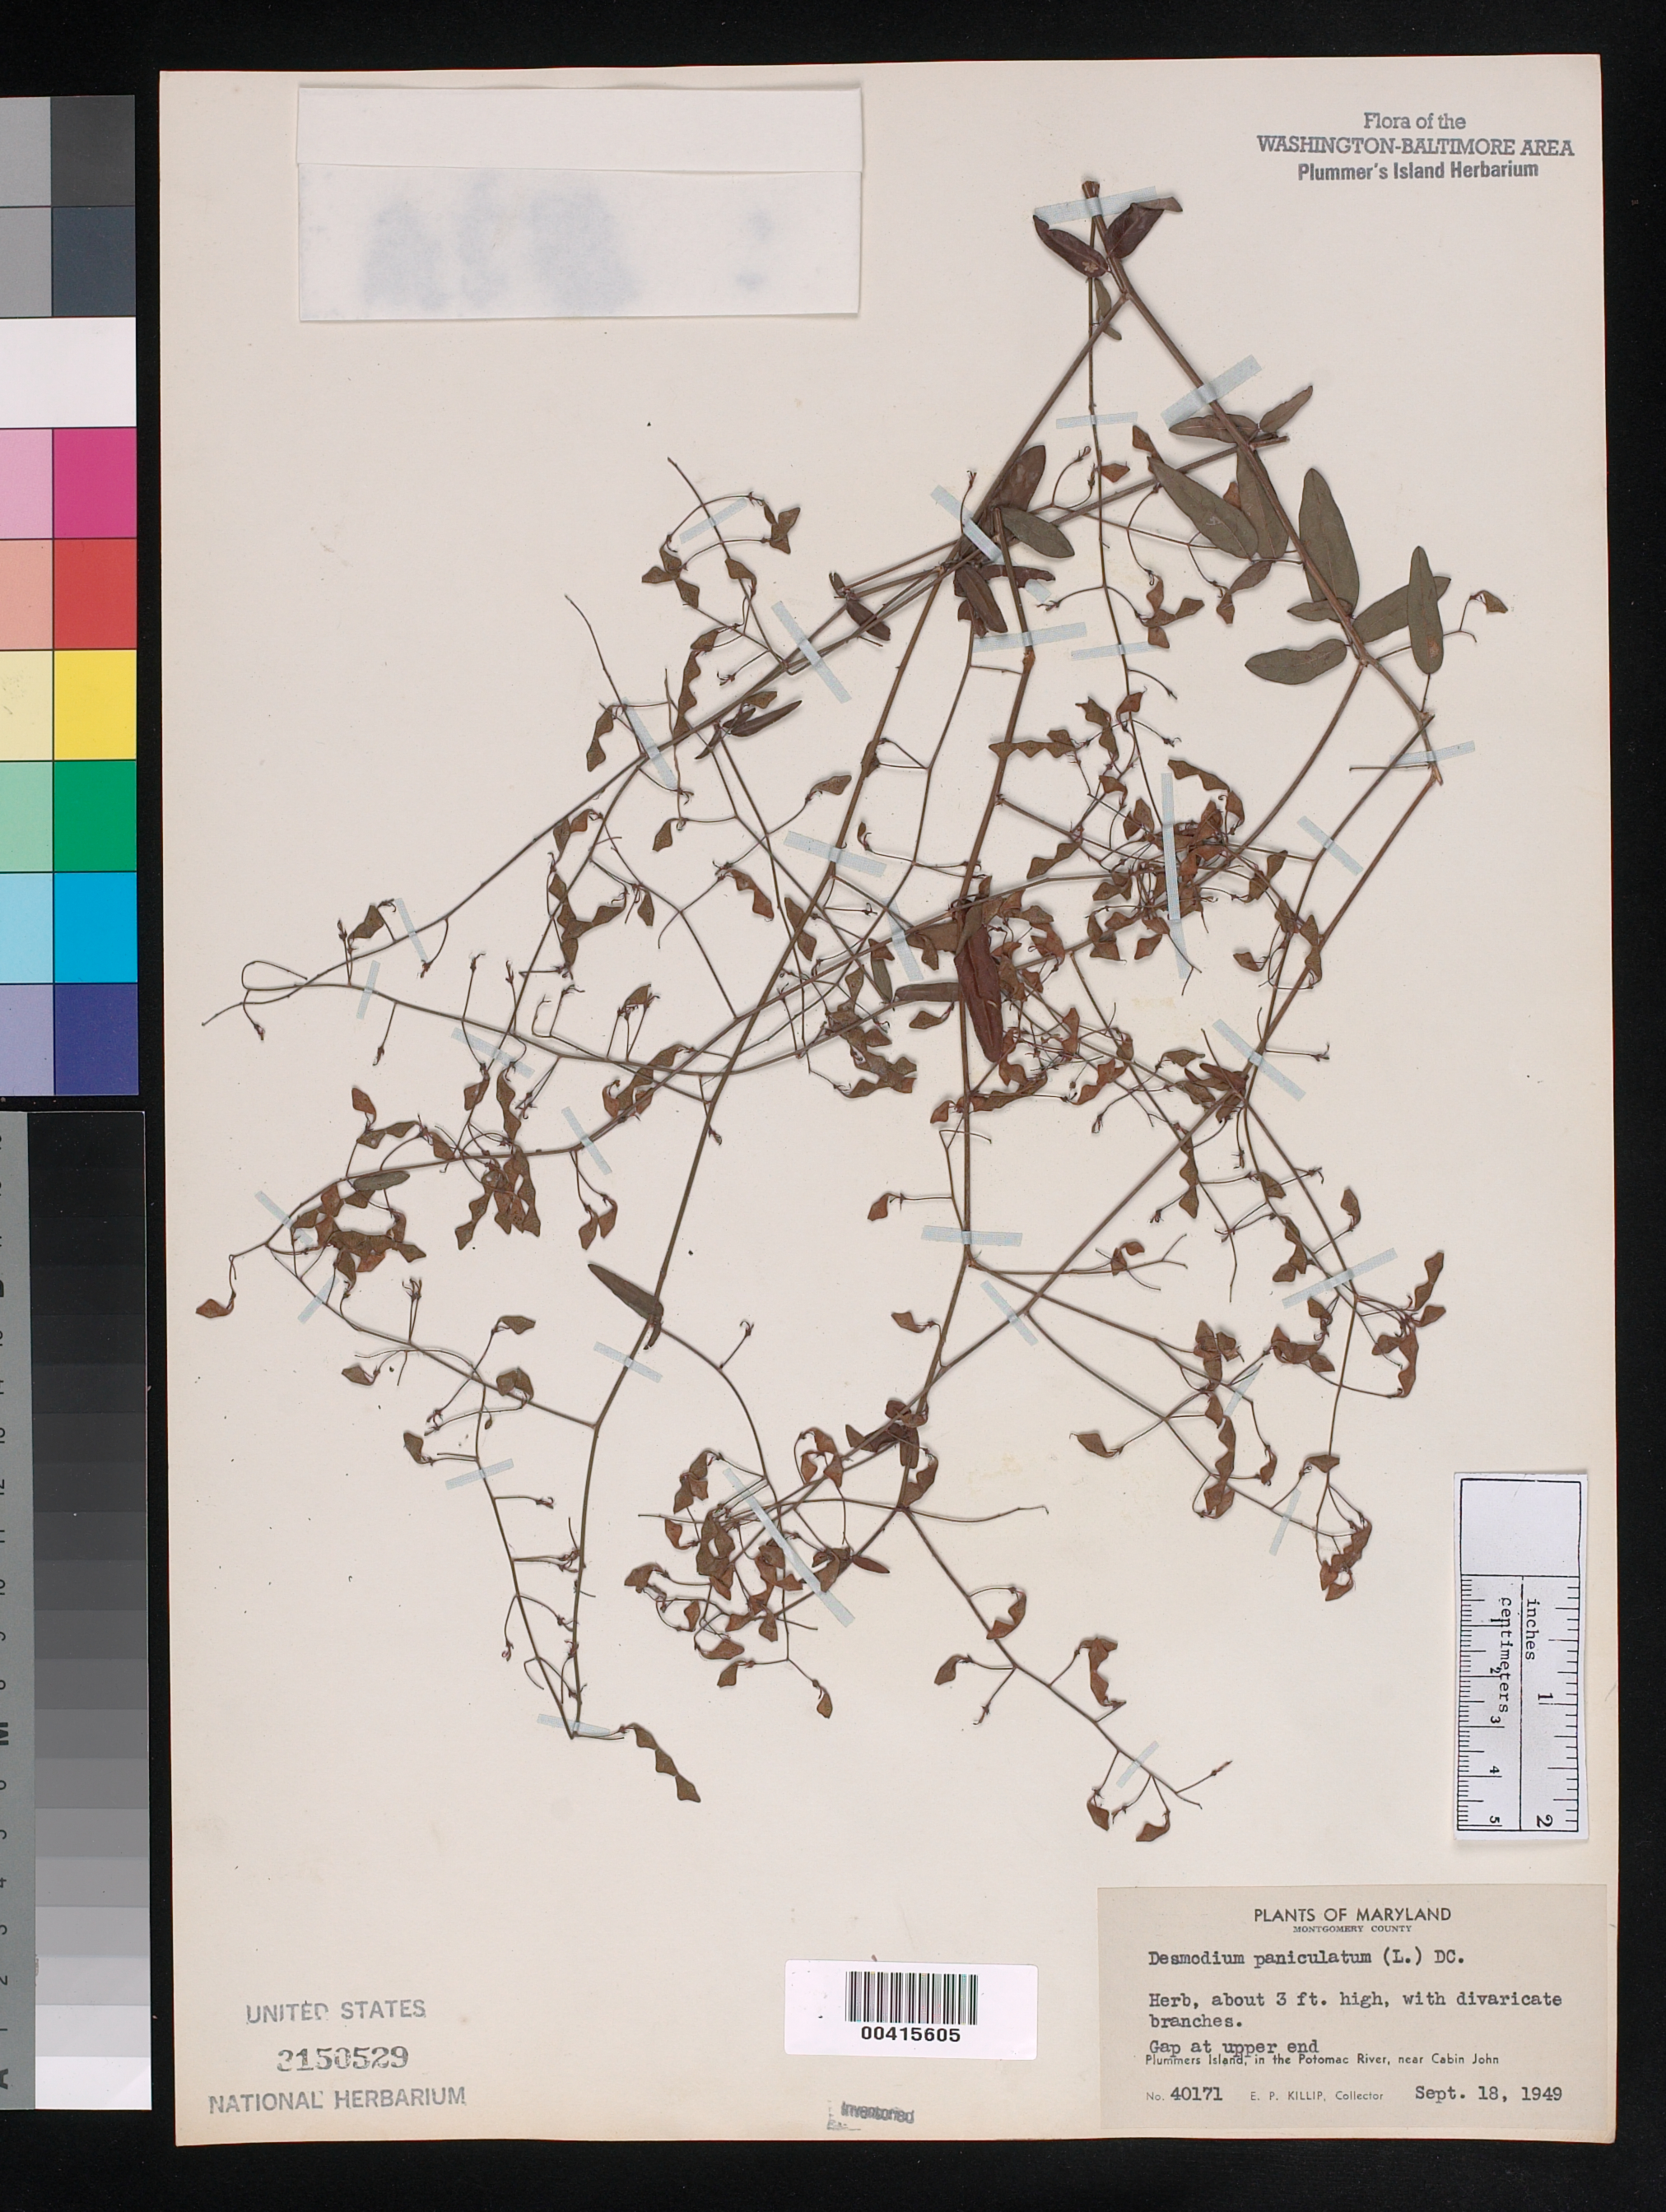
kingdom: Plantae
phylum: Tracheophyta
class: Magnoliopsida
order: Fabales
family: Fabaceae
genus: Desmodium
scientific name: Desmodium paniculatum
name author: (L.) DC.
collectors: E. P. Killip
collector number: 40171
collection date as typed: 18 Sep 1949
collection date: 1949-09-18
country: United States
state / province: Maryland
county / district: Montgomery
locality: Gap at upper end.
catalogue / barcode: US 3150529